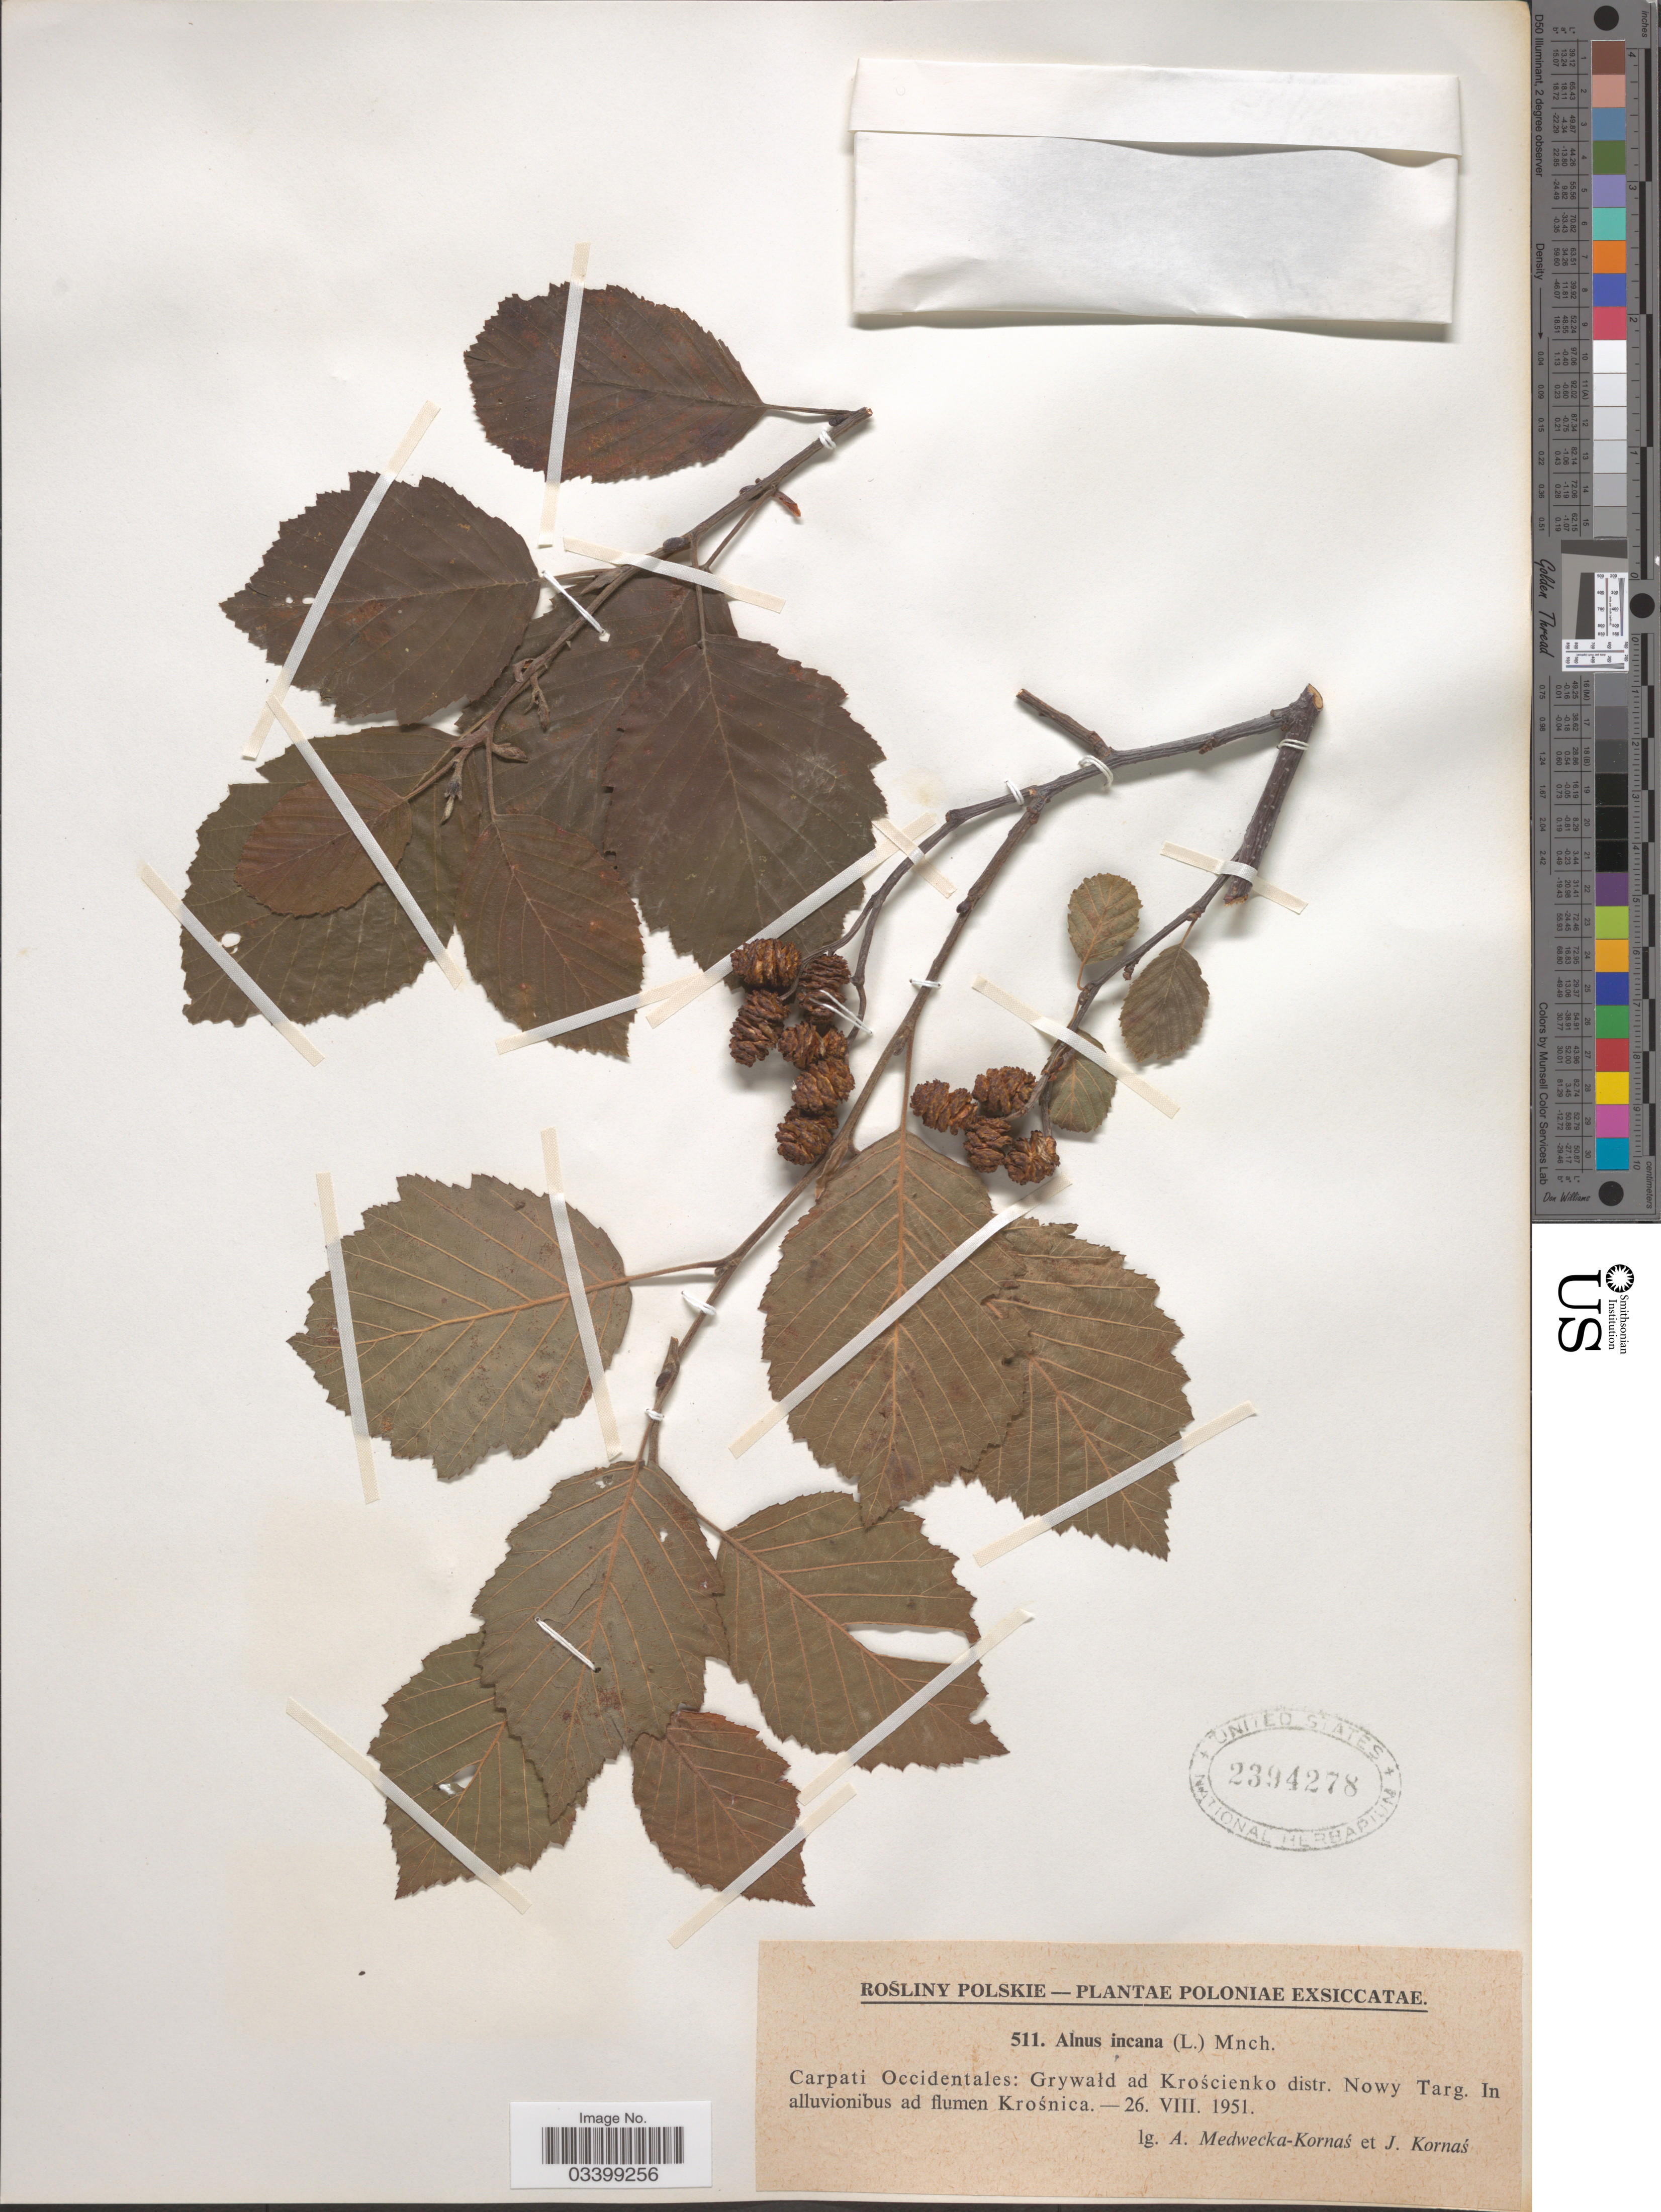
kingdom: Plantae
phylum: Tracheophyta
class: Magnoliopsida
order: Fagales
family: Betulaceae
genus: Alnus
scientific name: Alnus incana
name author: (L.) Moench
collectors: A. Medwecka-Kornas & J. Kornas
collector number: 511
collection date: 1951-08-26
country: Poland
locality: Carpati Occidentales: Grywałd ad Krościenko distr. Nowy Targ. In alluvionibua ad flumen Krosnica.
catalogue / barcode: US 2394278